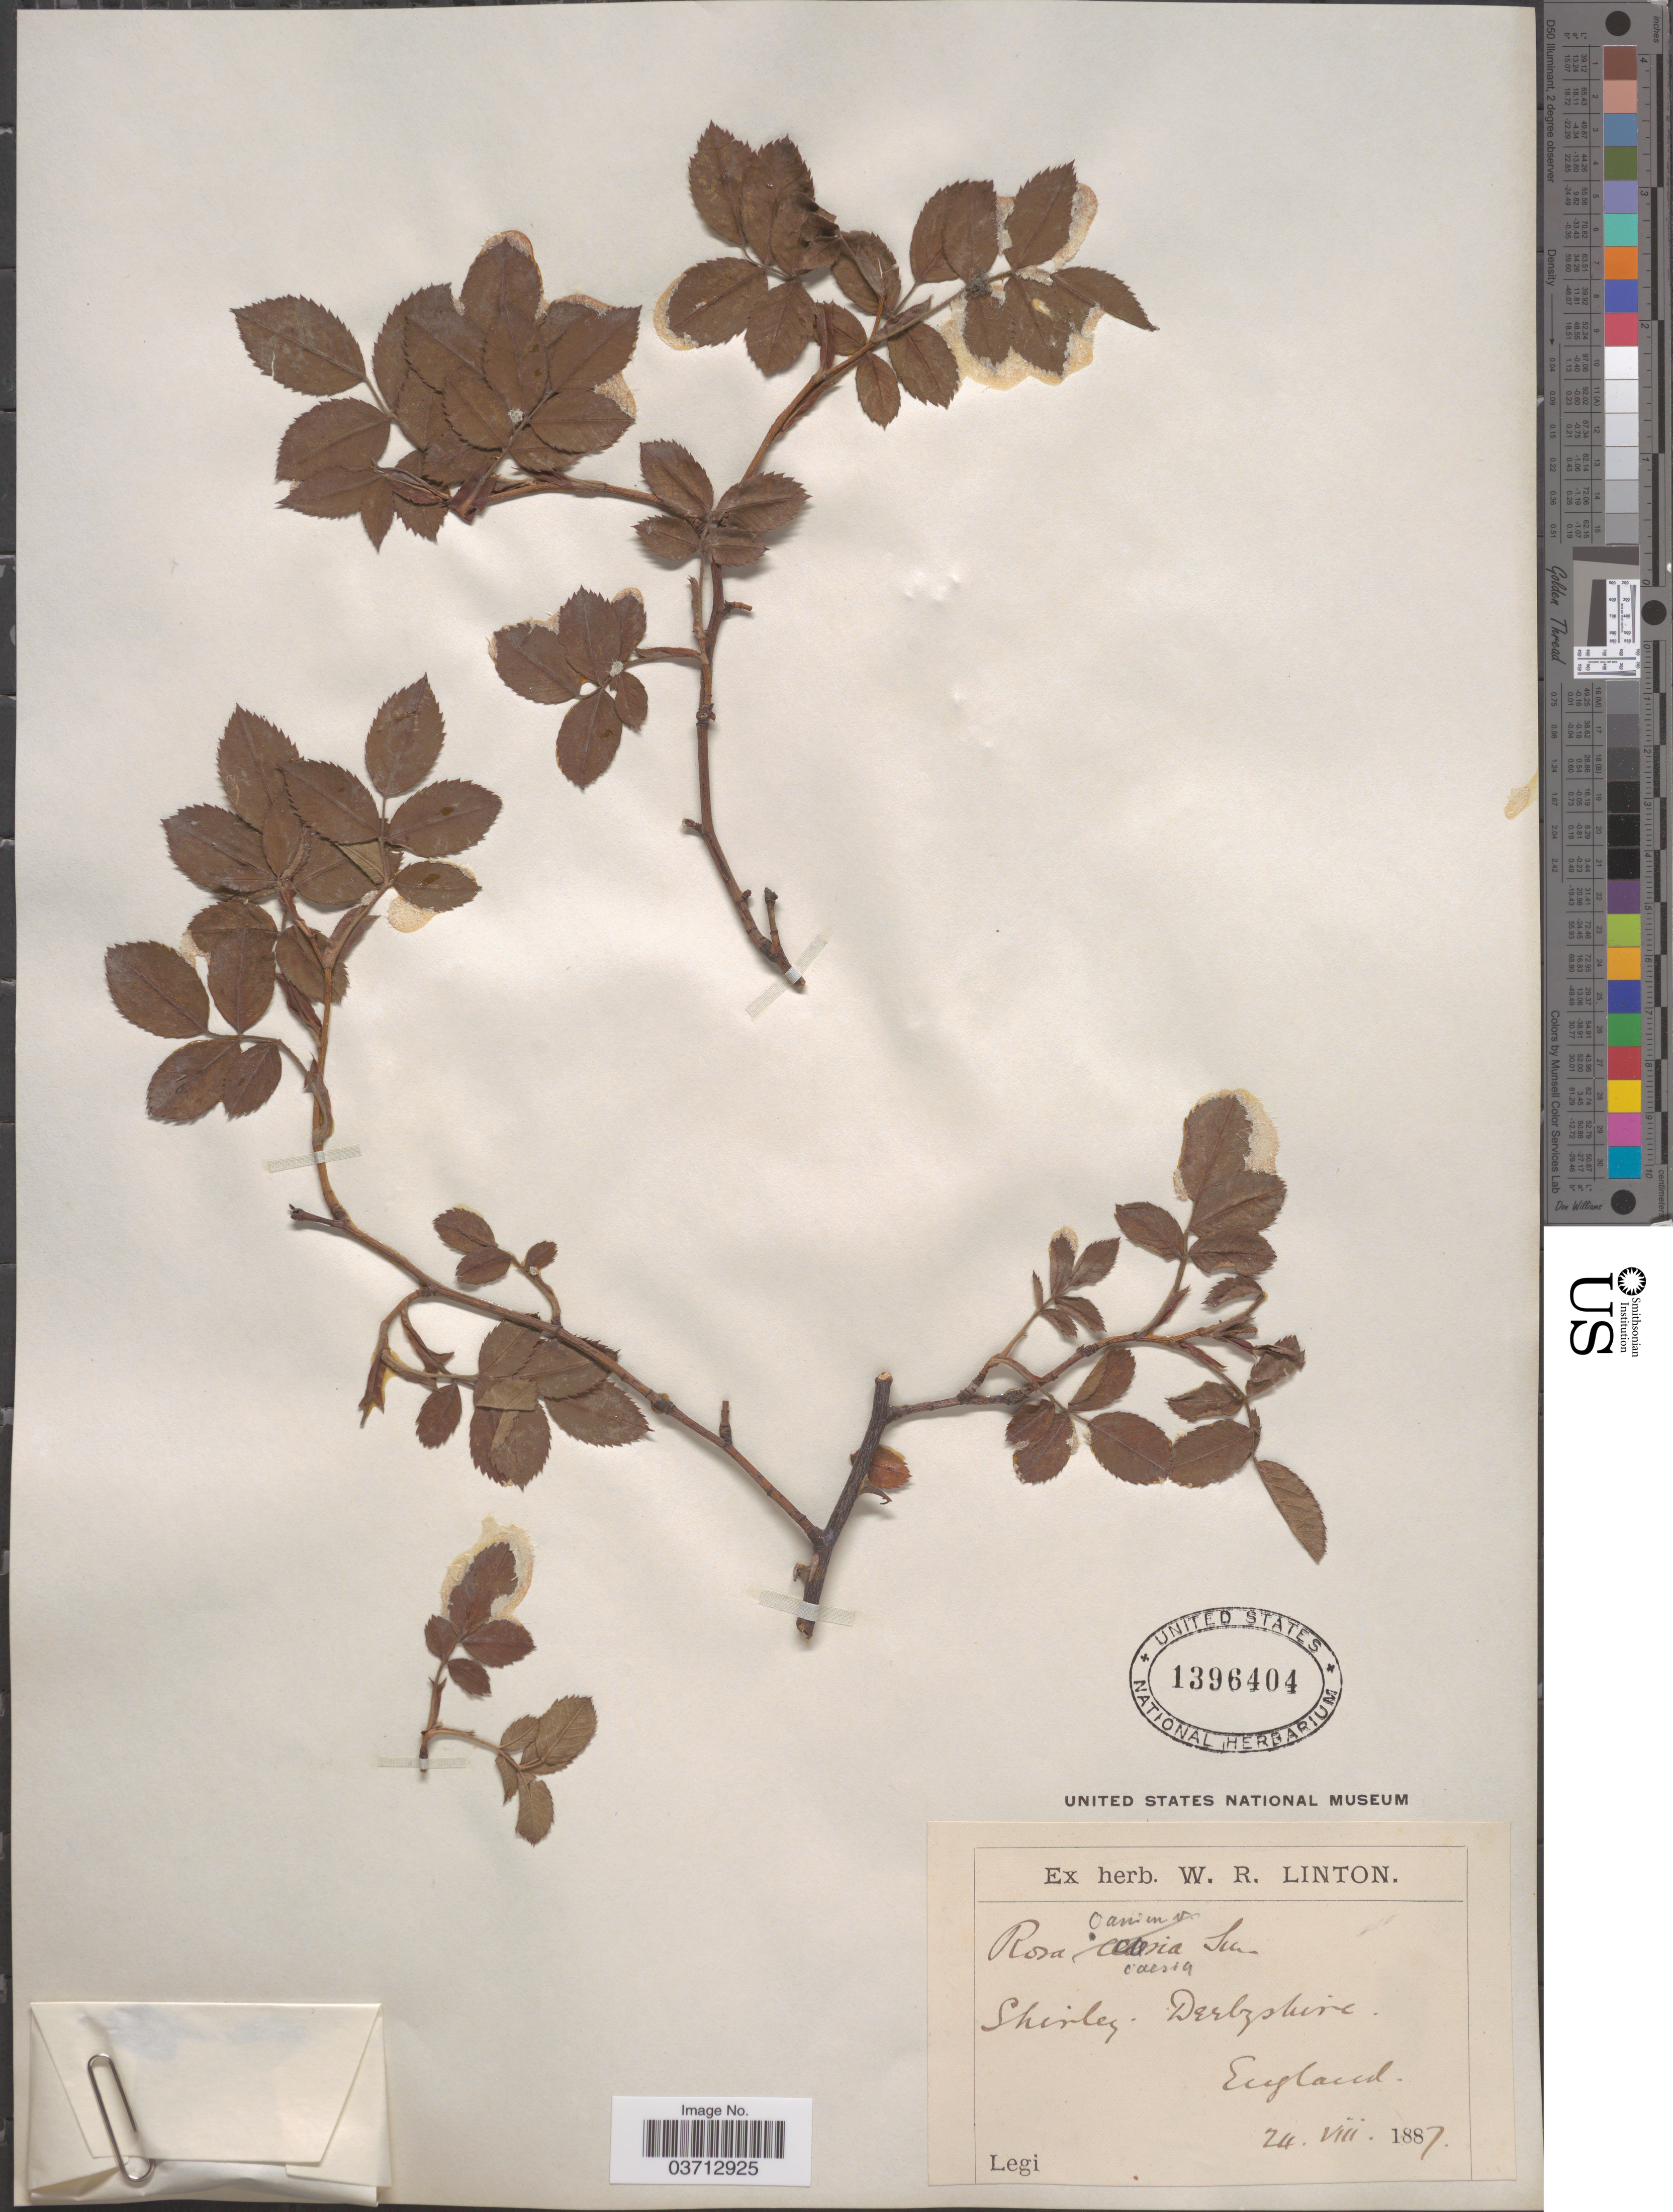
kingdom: Plantae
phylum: Tracheophyta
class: Magnoliopsida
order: Rosales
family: Rosaceae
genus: Rosa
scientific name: Rosa canina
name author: L.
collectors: ex herb. W. R. Linton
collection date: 1887-08-24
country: United Kingdom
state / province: England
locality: Shirley. Derbyshire.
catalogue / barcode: US 1396404